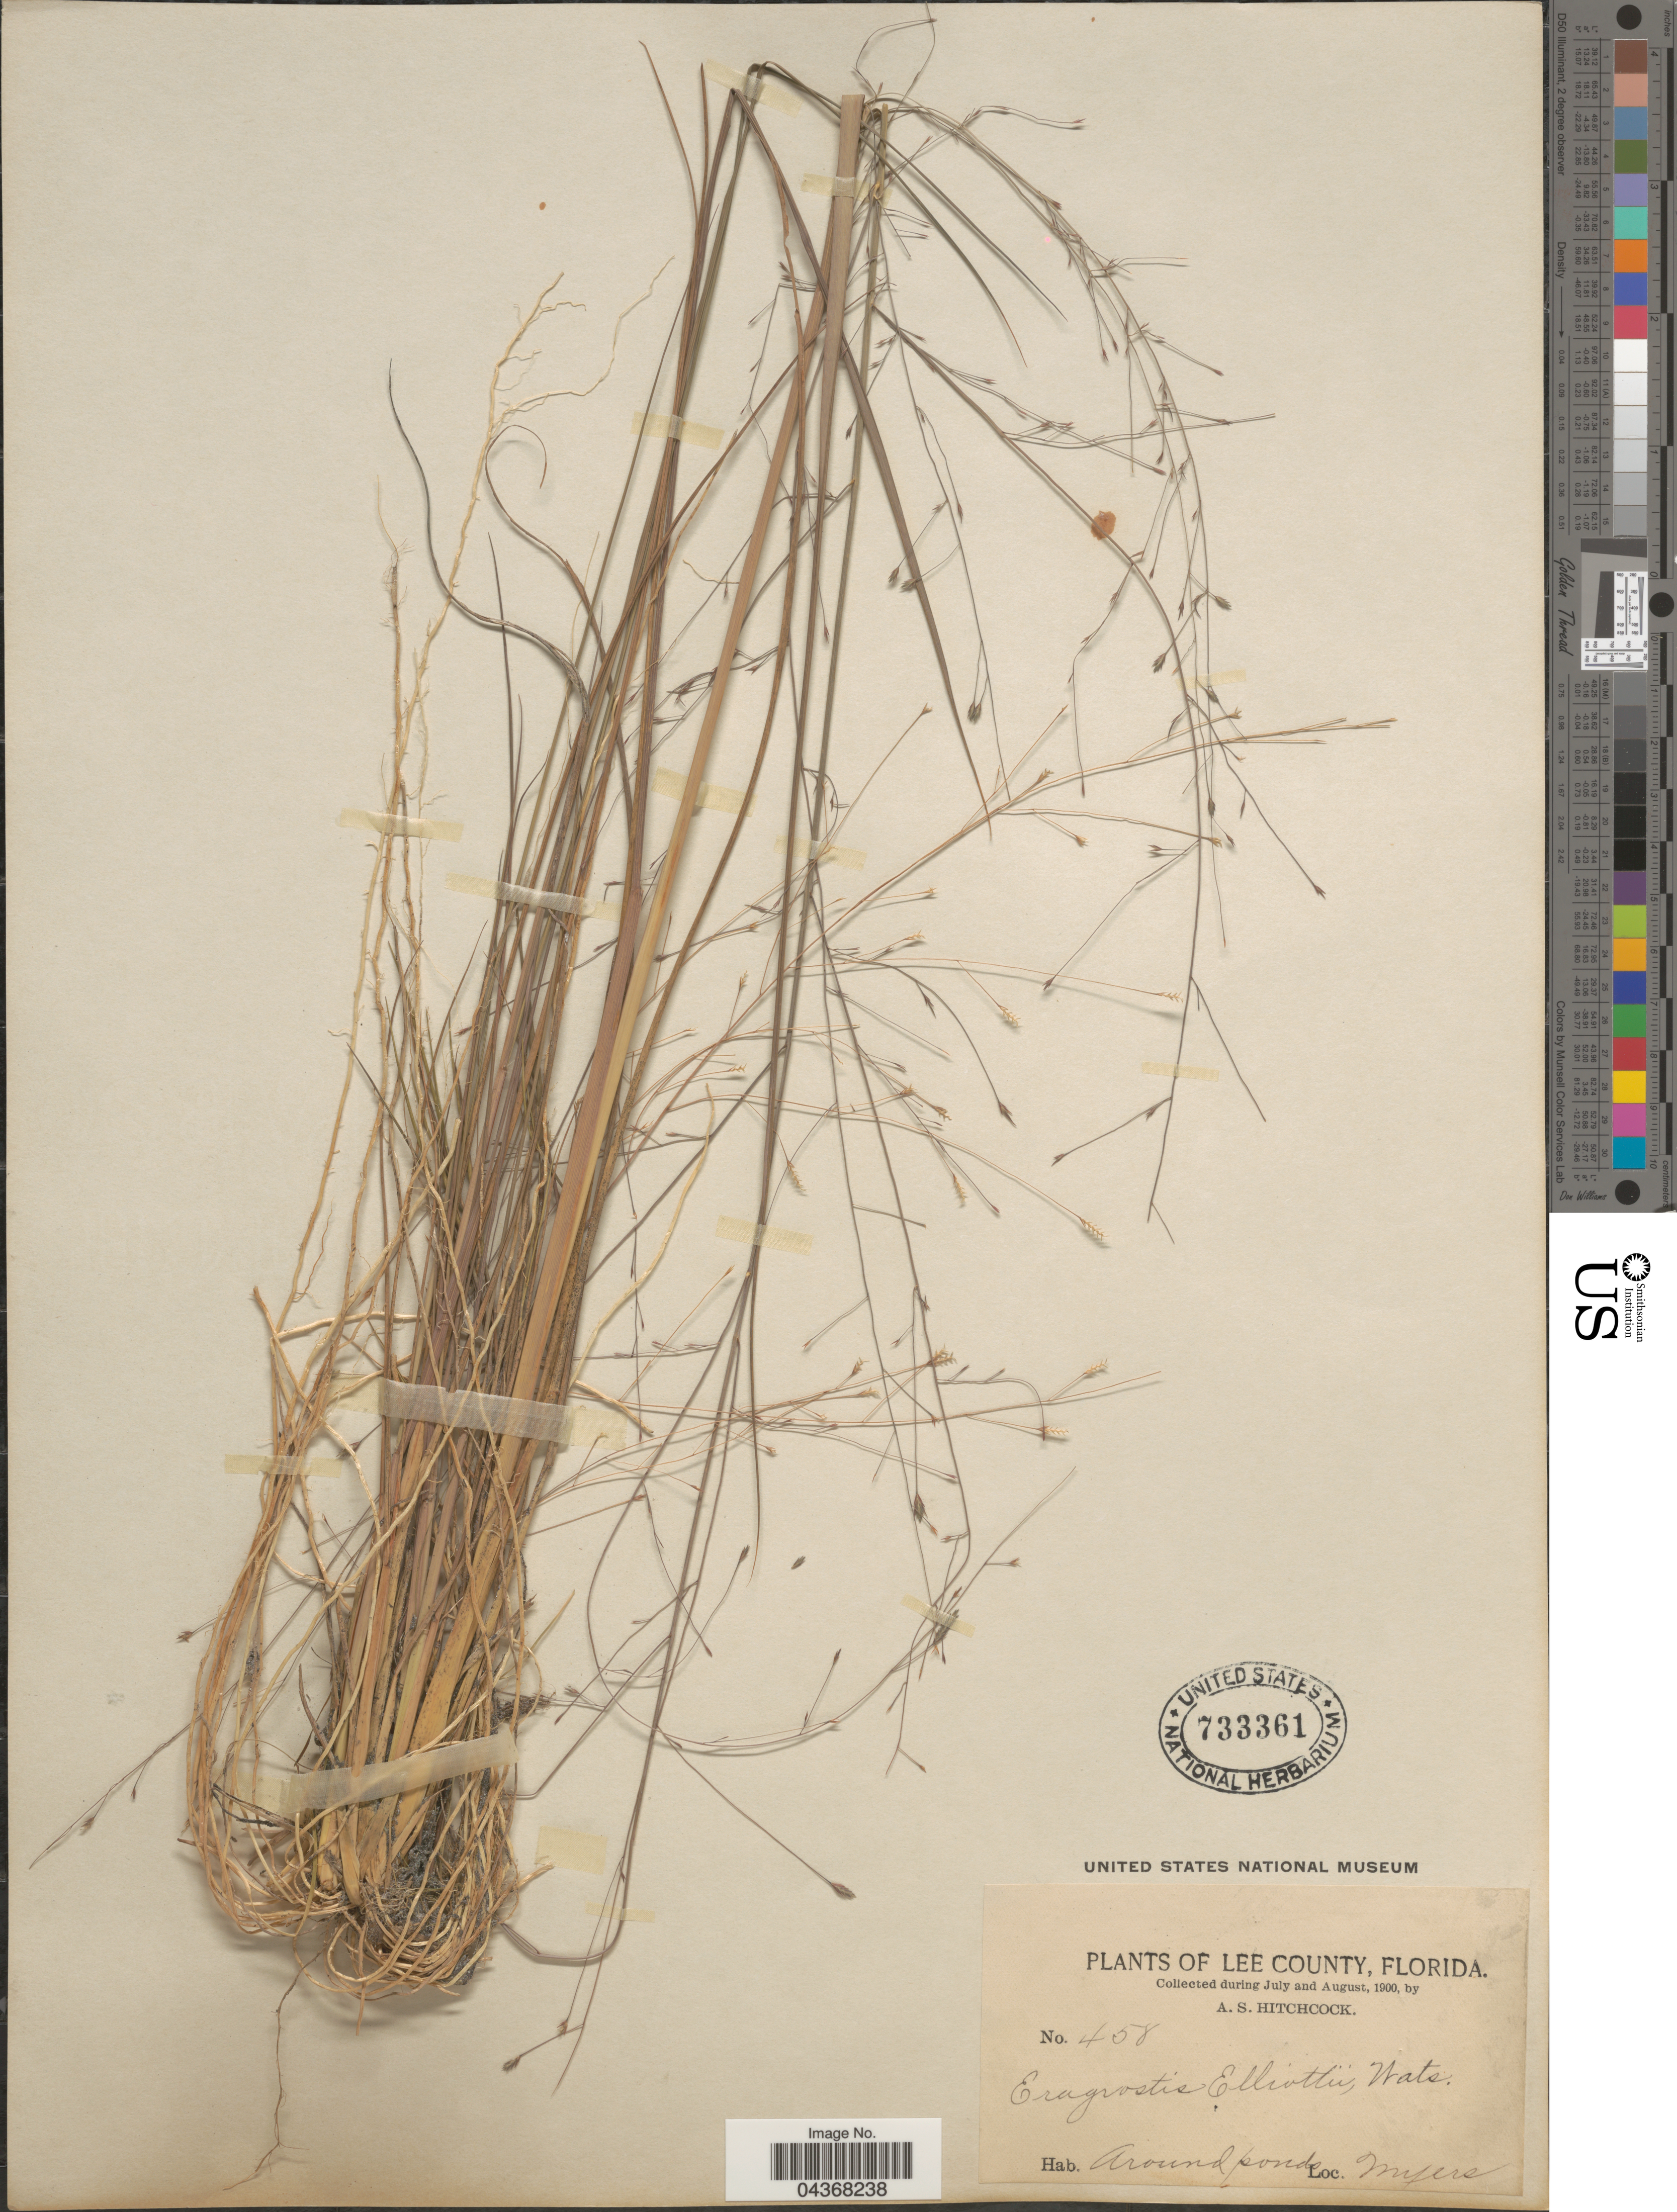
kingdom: Plantae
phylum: Tracheophyta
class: Liliopsida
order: Poales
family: Poaceae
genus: Eragrostis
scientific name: Eragrostis elliottii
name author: S. Watson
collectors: A. S. Hitchcock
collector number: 458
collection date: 1900-07/1900-08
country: United States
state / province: Florida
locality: Lee County. Around ponds. Myers.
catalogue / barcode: US 733361